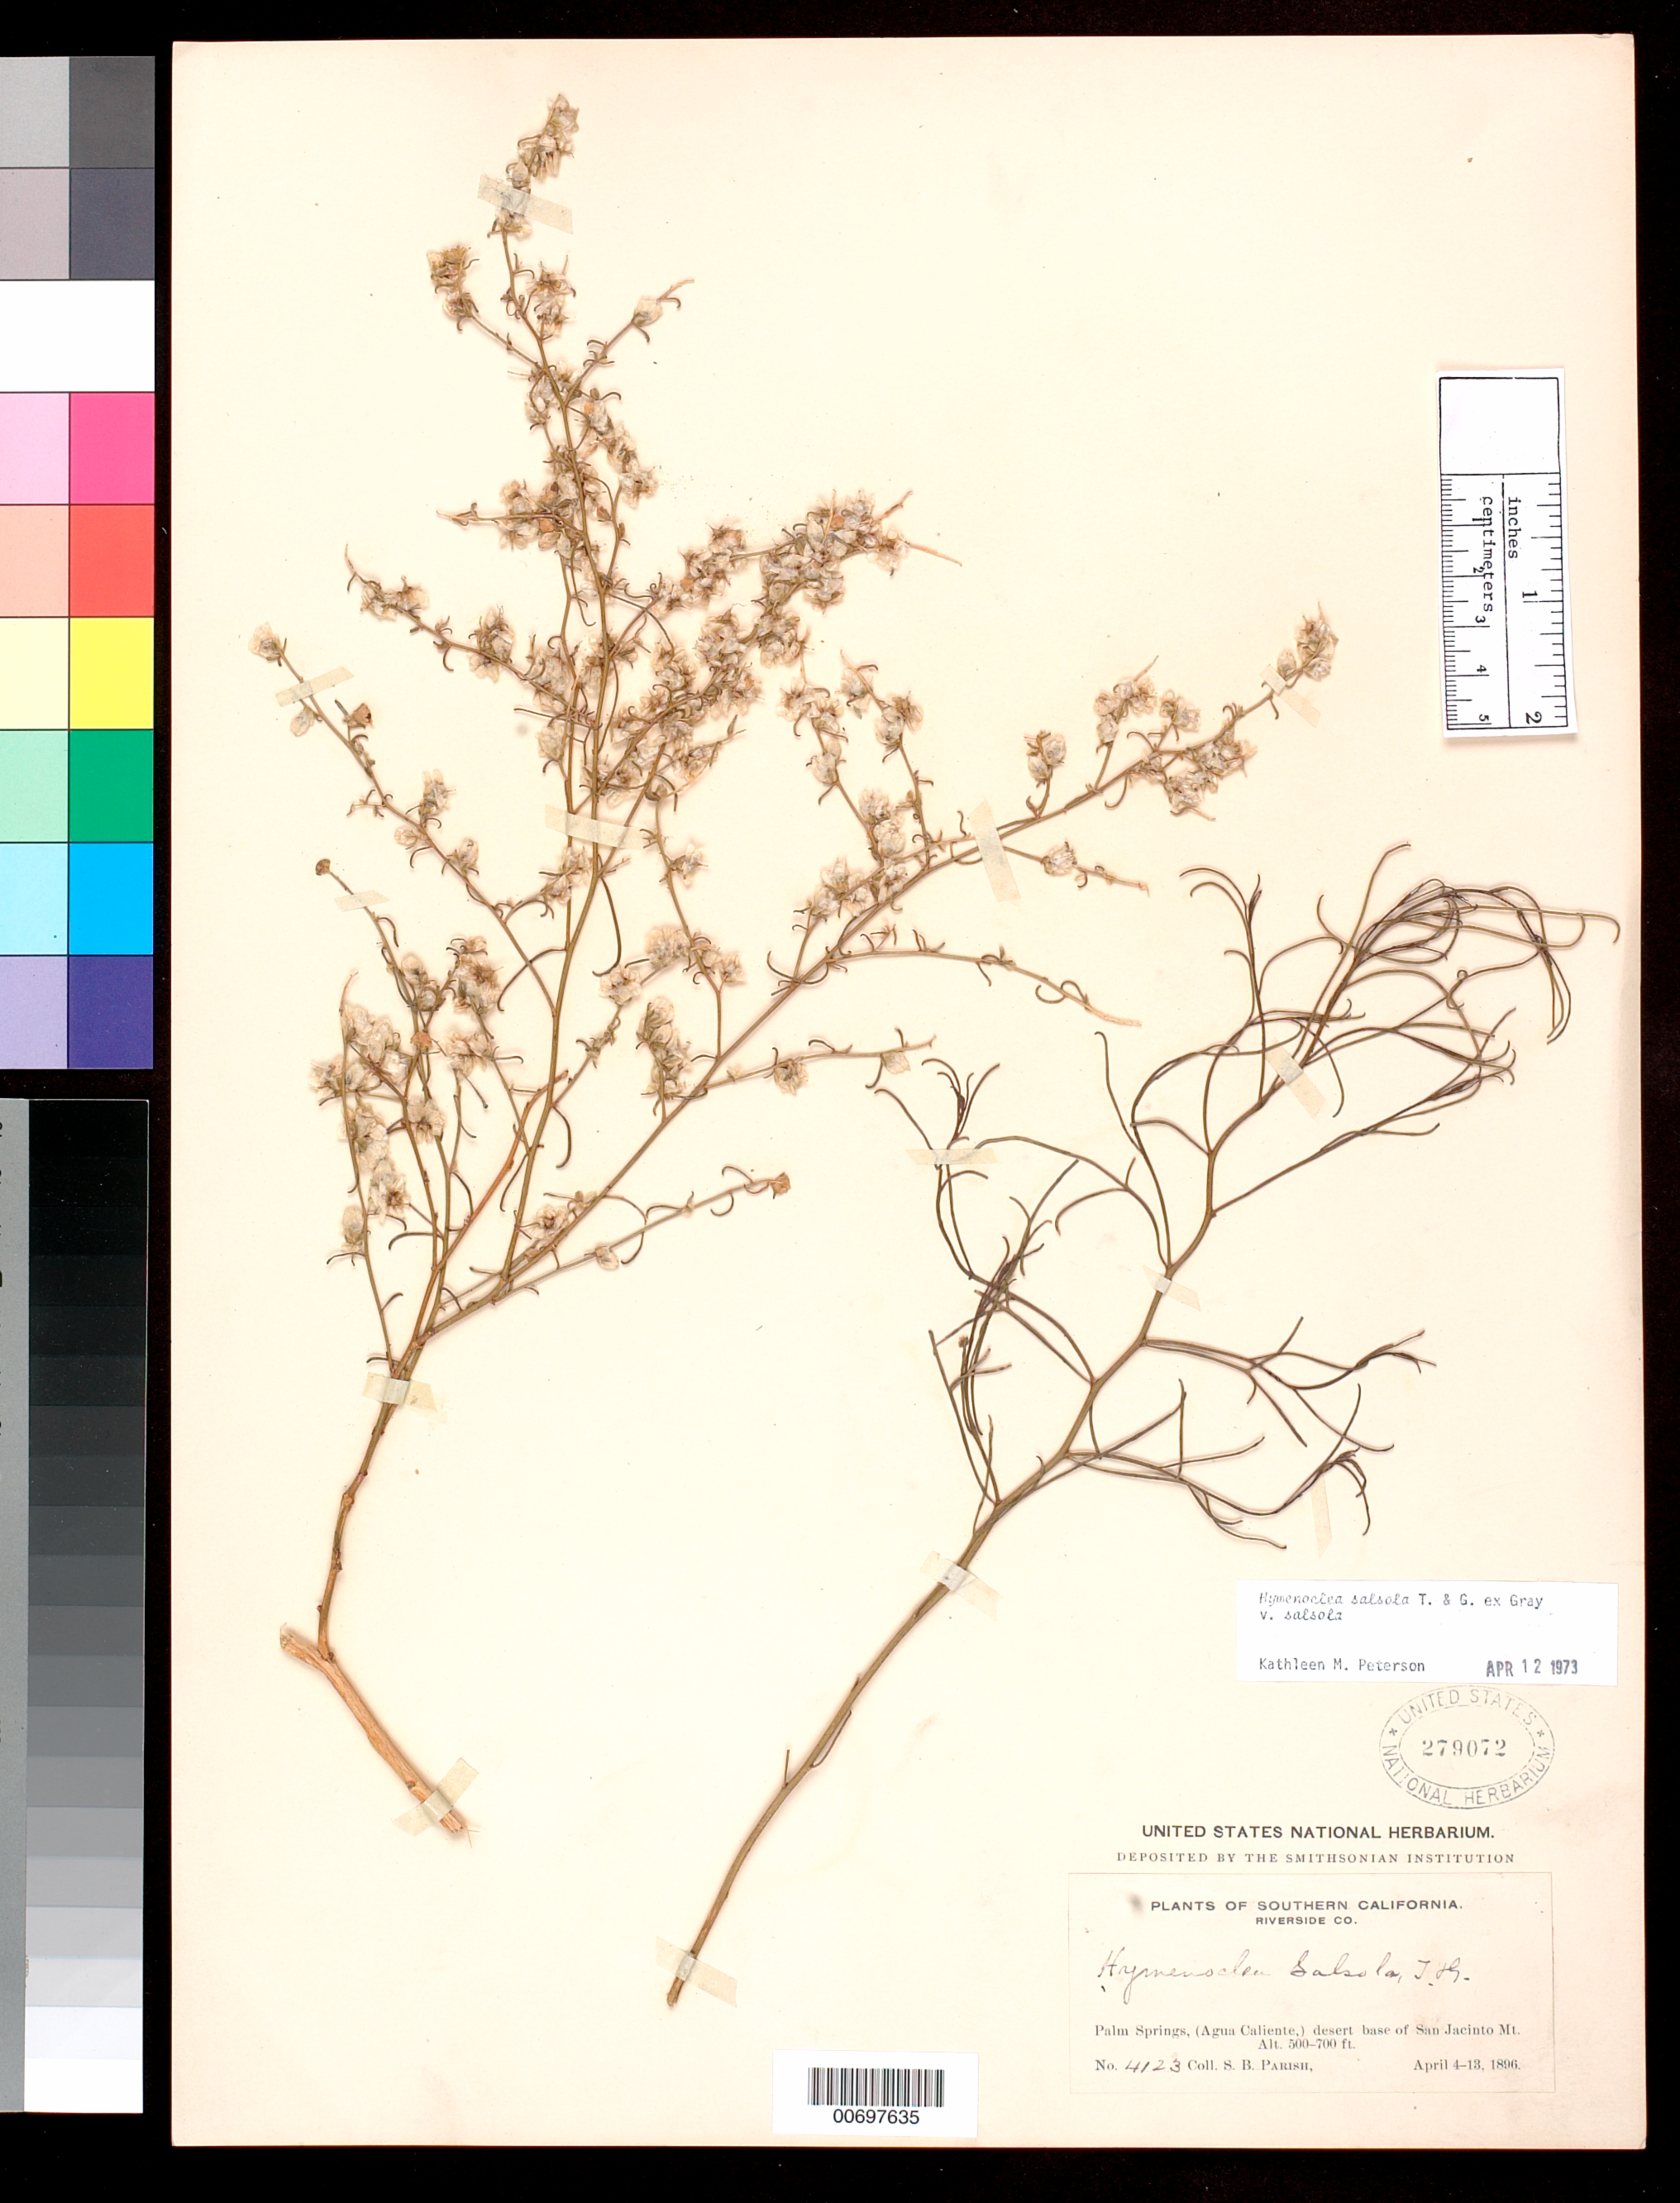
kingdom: Plantae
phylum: Tracheophyta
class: Magnoliopsida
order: Asterales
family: Asteraceae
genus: Hymenoclea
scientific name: Hymenoclea salsola var. salsola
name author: Torr. & A. Gray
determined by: Peterson, Kathy M.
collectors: S. B. Parish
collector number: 4123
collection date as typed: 04 Apr 1896 to 13 Apr 1896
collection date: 1896-04-04/1896-04-13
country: United States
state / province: California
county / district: Riverside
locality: Palm Springs, (Agua Caliente,) desert base of San Jacinto Mt.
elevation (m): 152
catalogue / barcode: US 279072